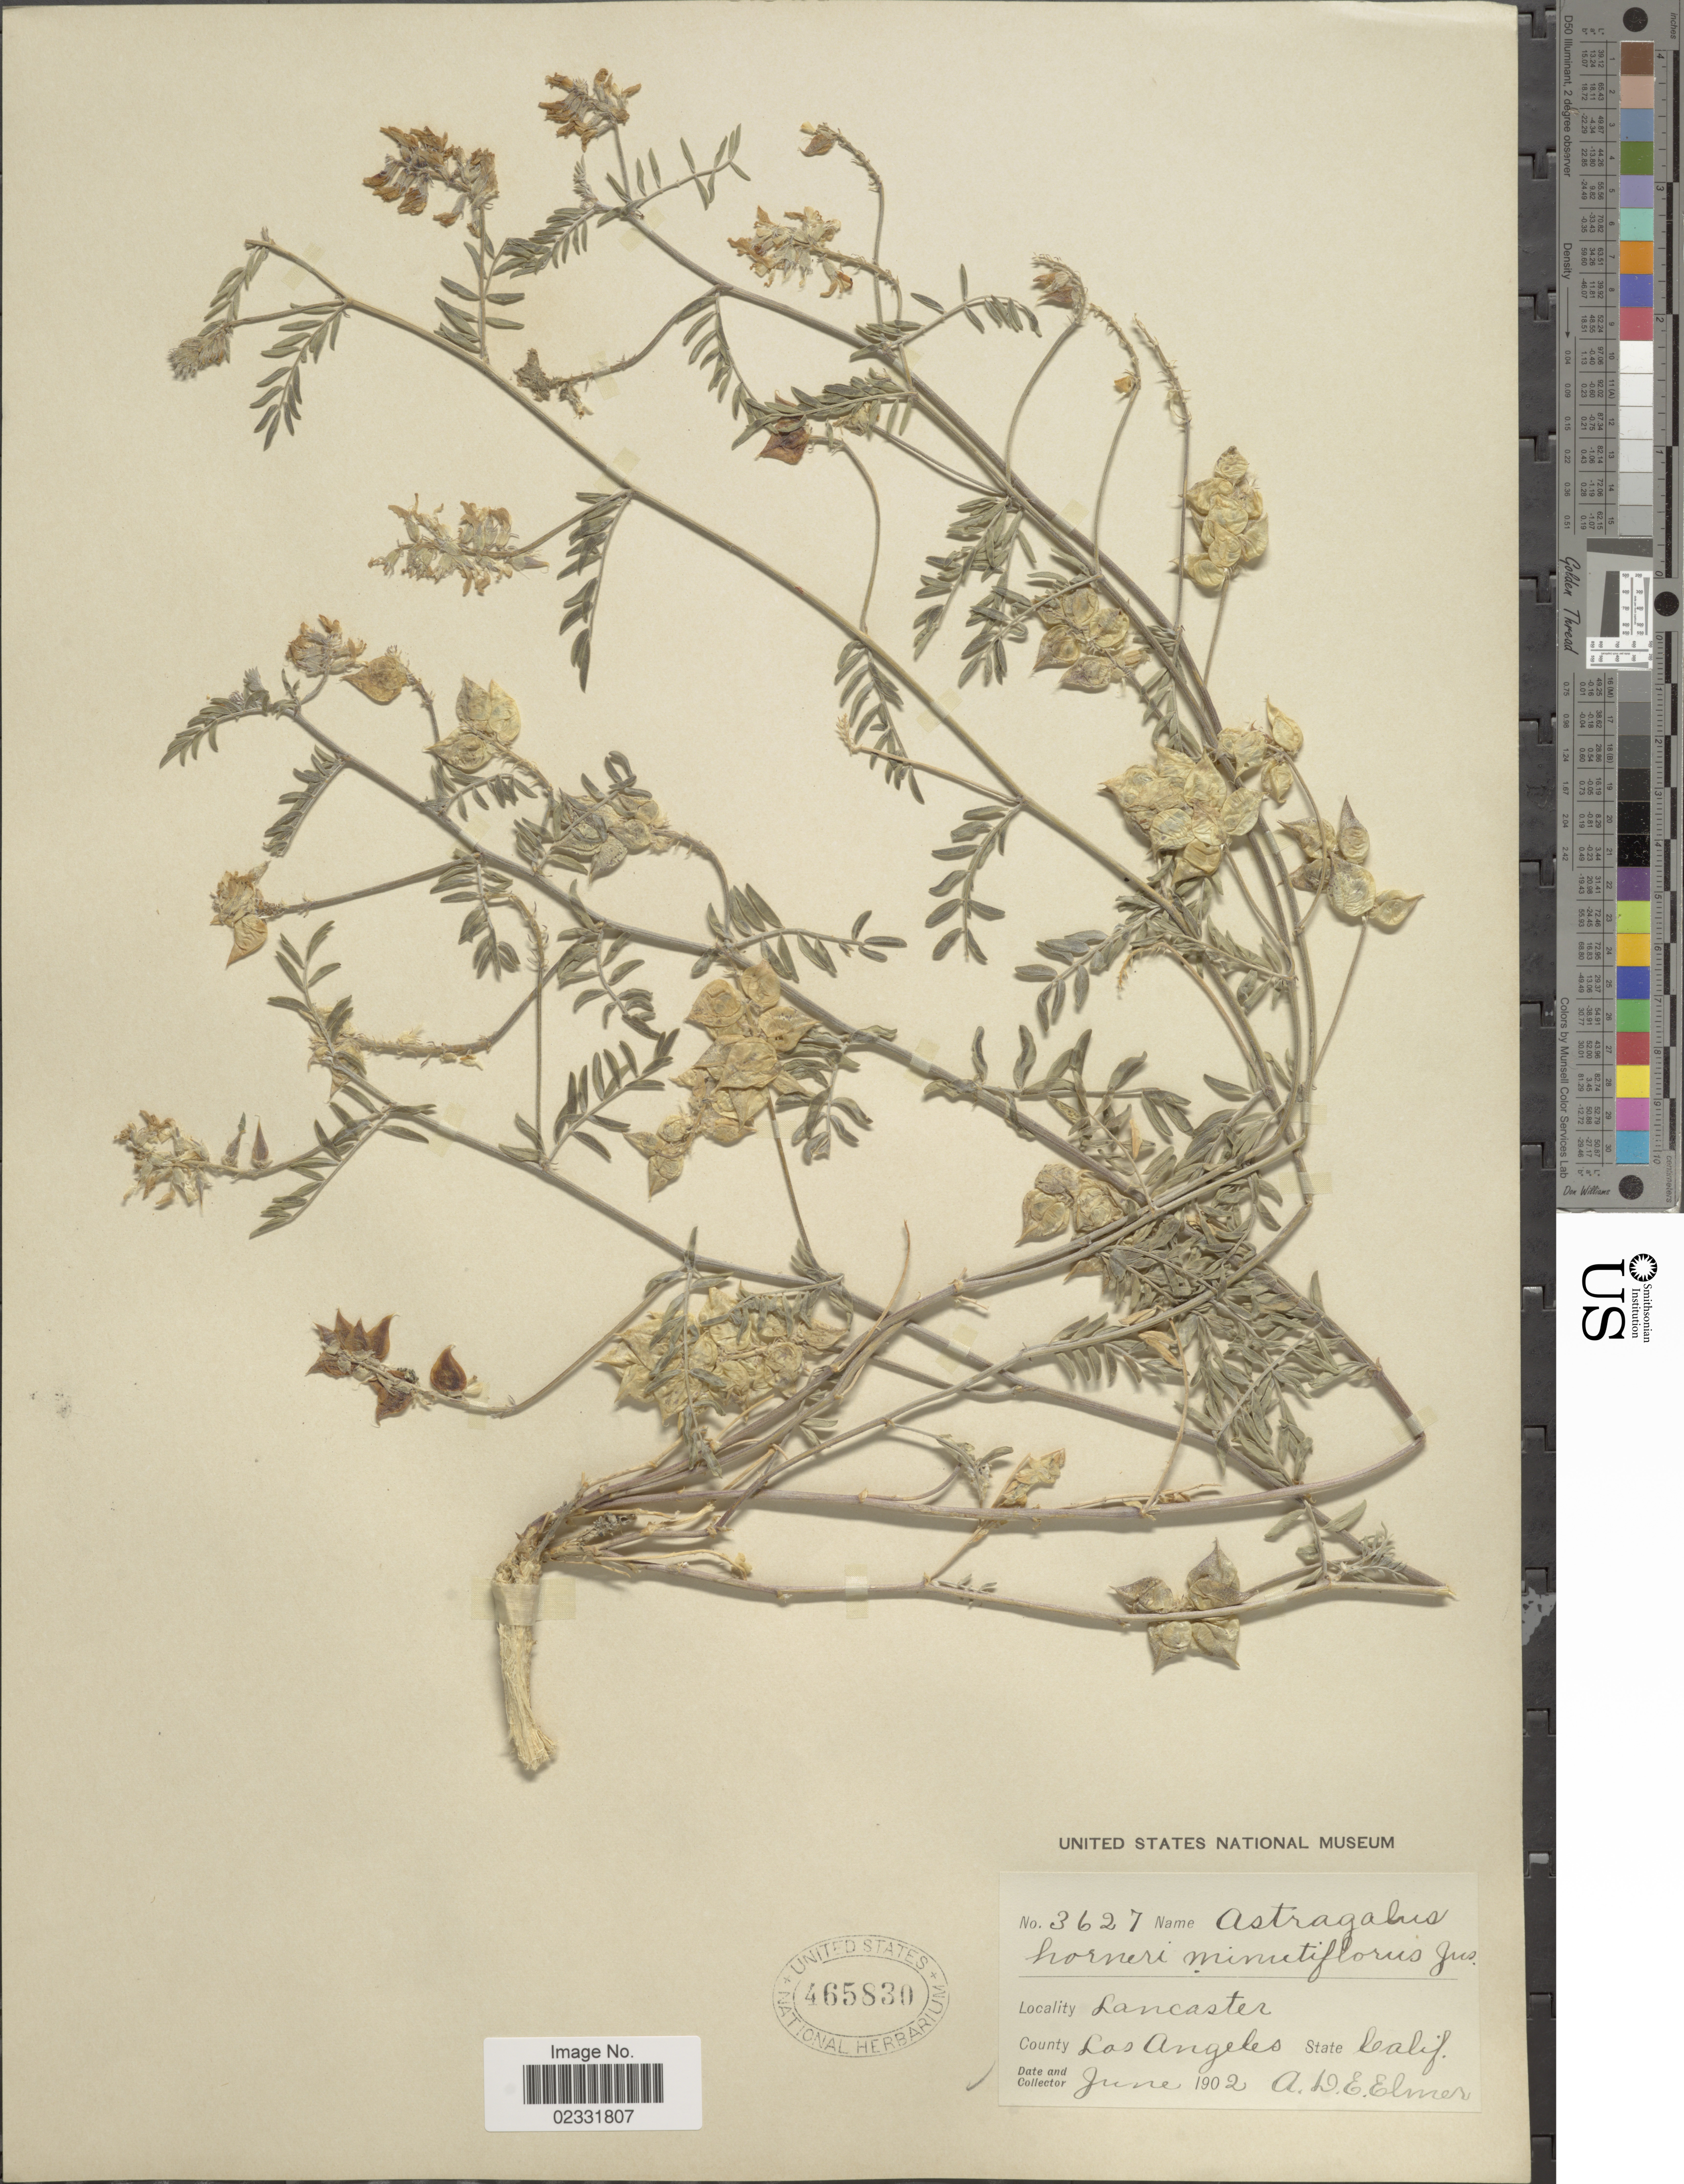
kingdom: Plantae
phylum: Tracheophyta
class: Magnoliopsida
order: Fabales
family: Fabaceae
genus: Astragalus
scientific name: Astragalus hornii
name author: A. Gray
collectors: A. D. E. Elmer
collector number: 3627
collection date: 1902-06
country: United States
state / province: California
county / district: Los Angeles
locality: Lancaster, Los Angeles County.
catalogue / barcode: US 465830